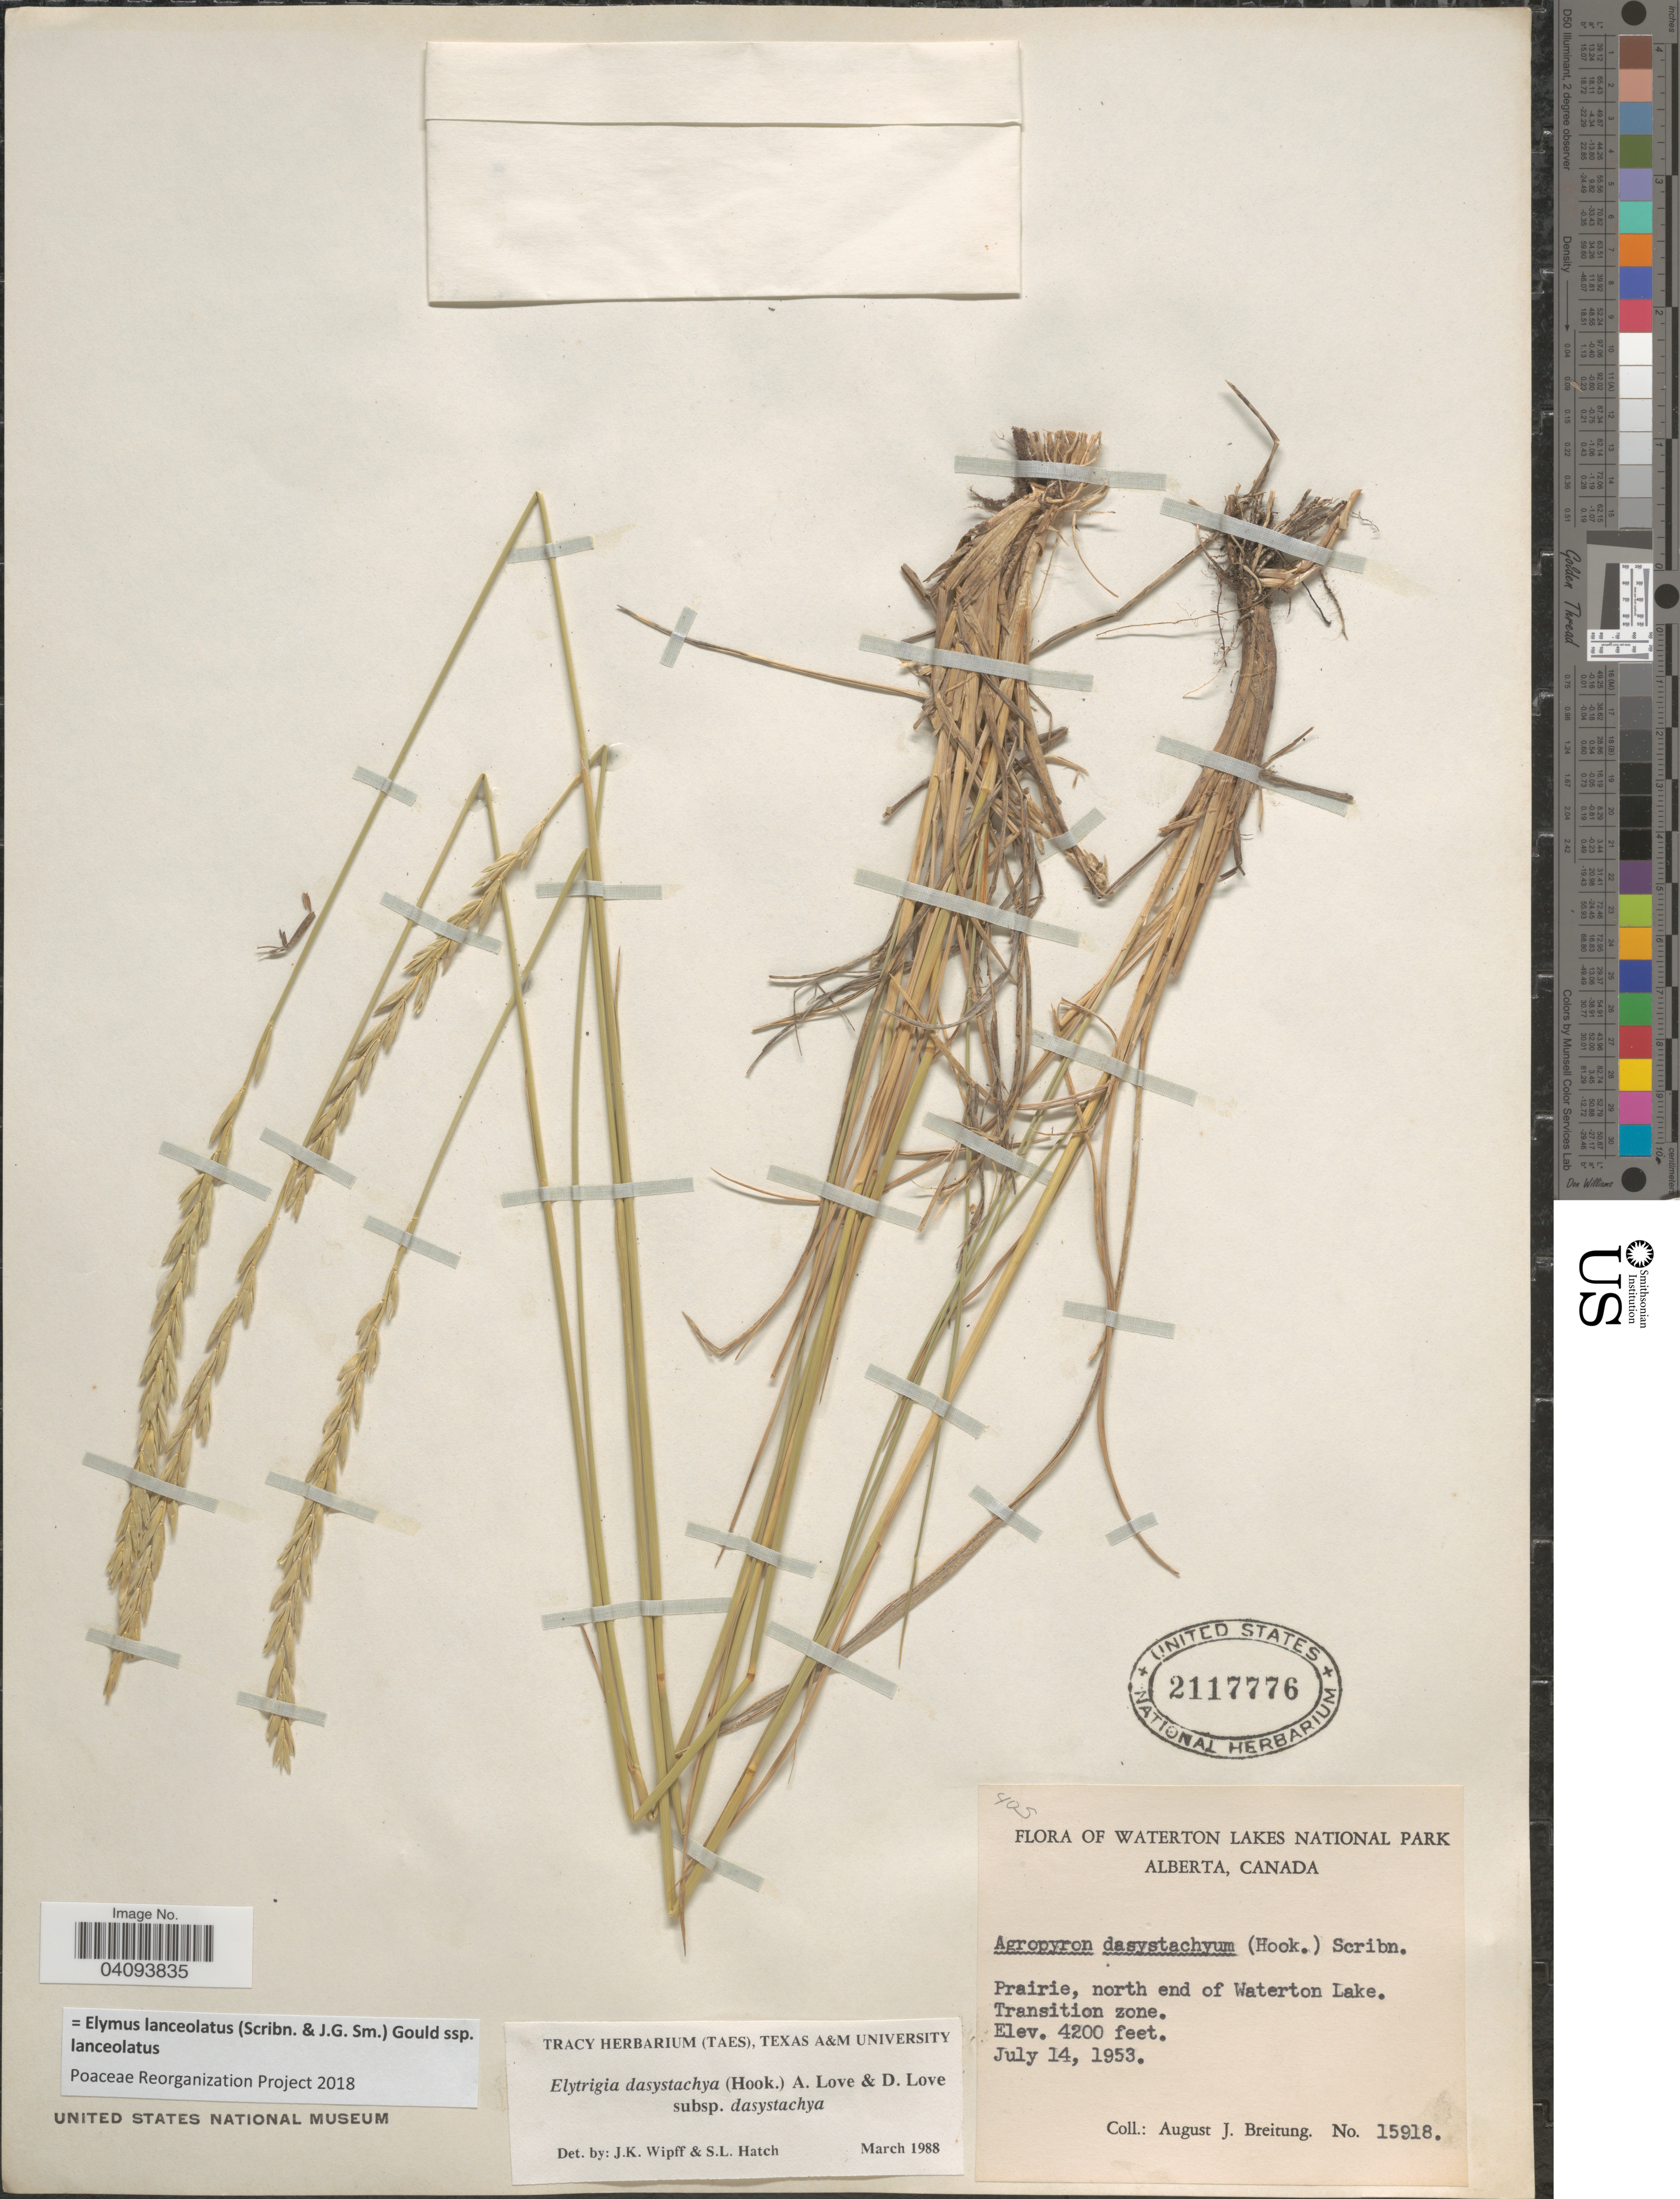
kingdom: Plantae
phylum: Tracheophyta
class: Liliopsida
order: Poales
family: Poaceae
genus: Elymus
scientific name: Elymus lanceolatus subsp. lanceolatus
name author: (Scribn. & J.G. Sm.) Gould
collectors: A. Breitung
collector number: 15918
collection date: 1953-07-14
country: Canada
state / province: Alberta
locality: Waterton Lakes National Park. Prairie, north end of Waterton Lake. Transition zone.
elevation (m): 1280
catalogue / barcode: US 2117776